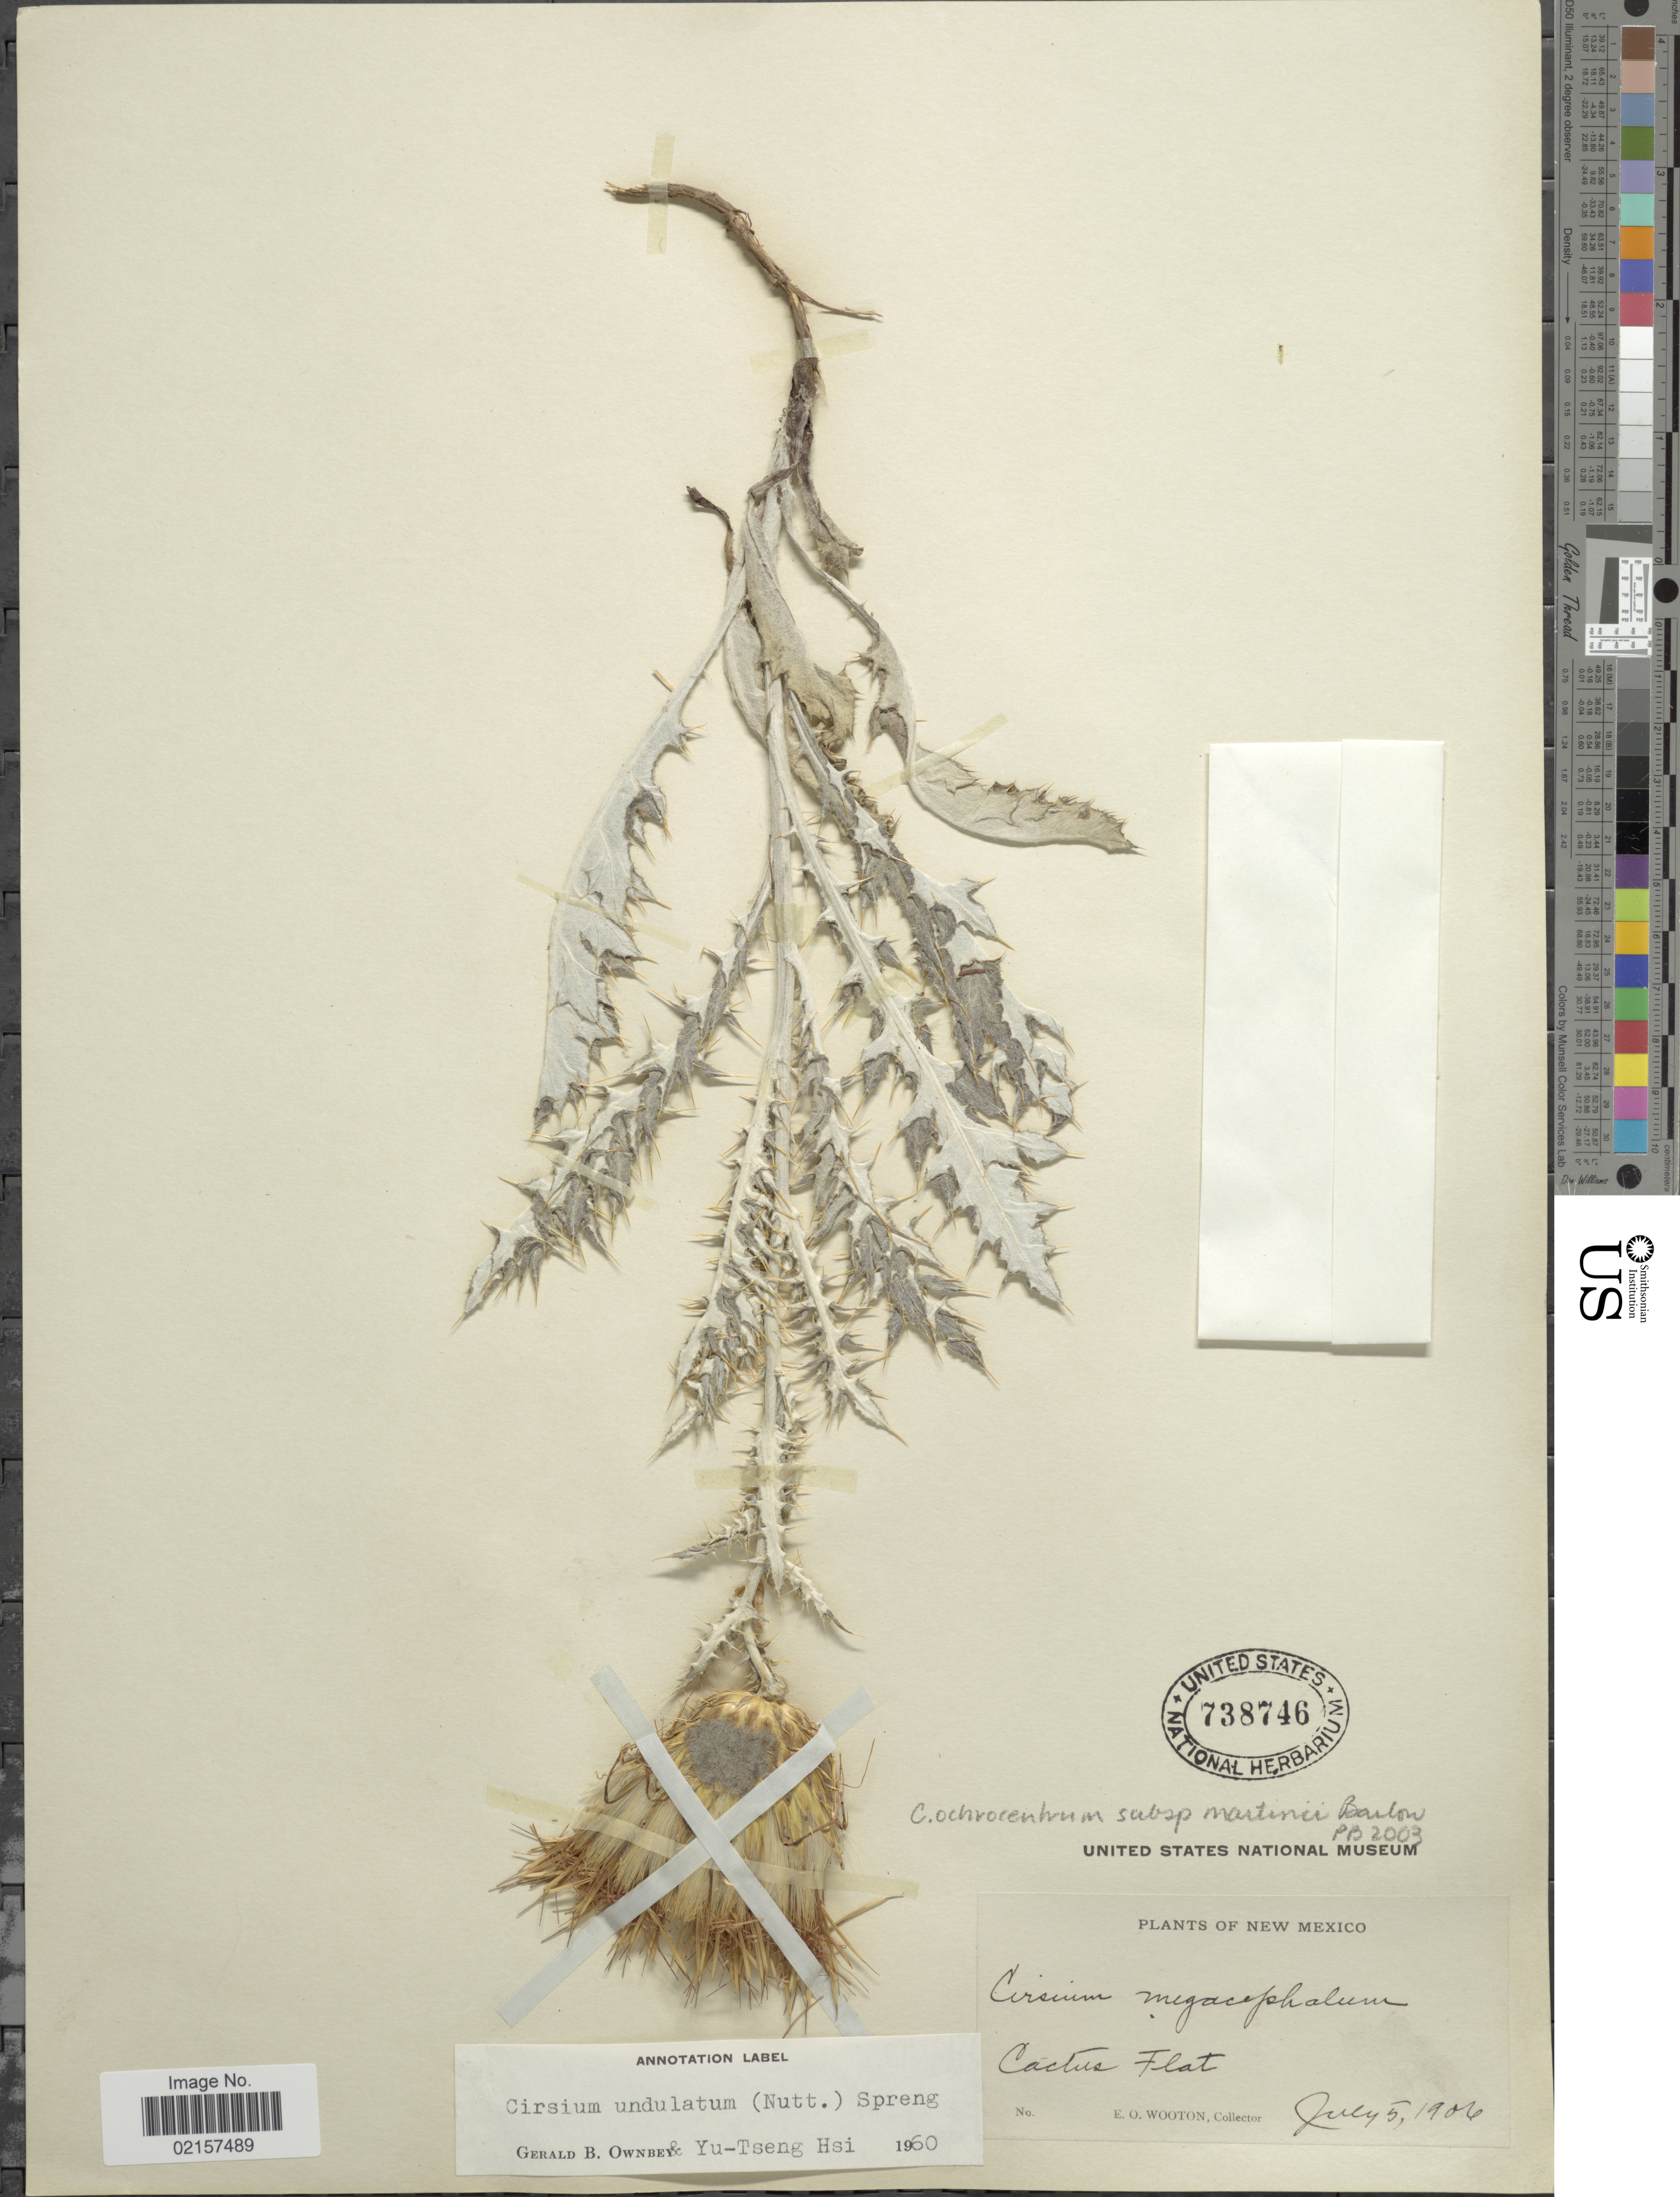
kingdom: Plantae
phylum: Tracheophyta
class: Magnoliopsida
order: Asterales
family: Asteraceae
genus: Cirsium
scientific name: Cirsium ochrocentrum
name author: A. Gray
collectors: E. O. Wooton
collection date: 1906-07-05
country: United States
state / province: New Mexico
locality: Cactus Flat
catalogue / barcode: US 738746